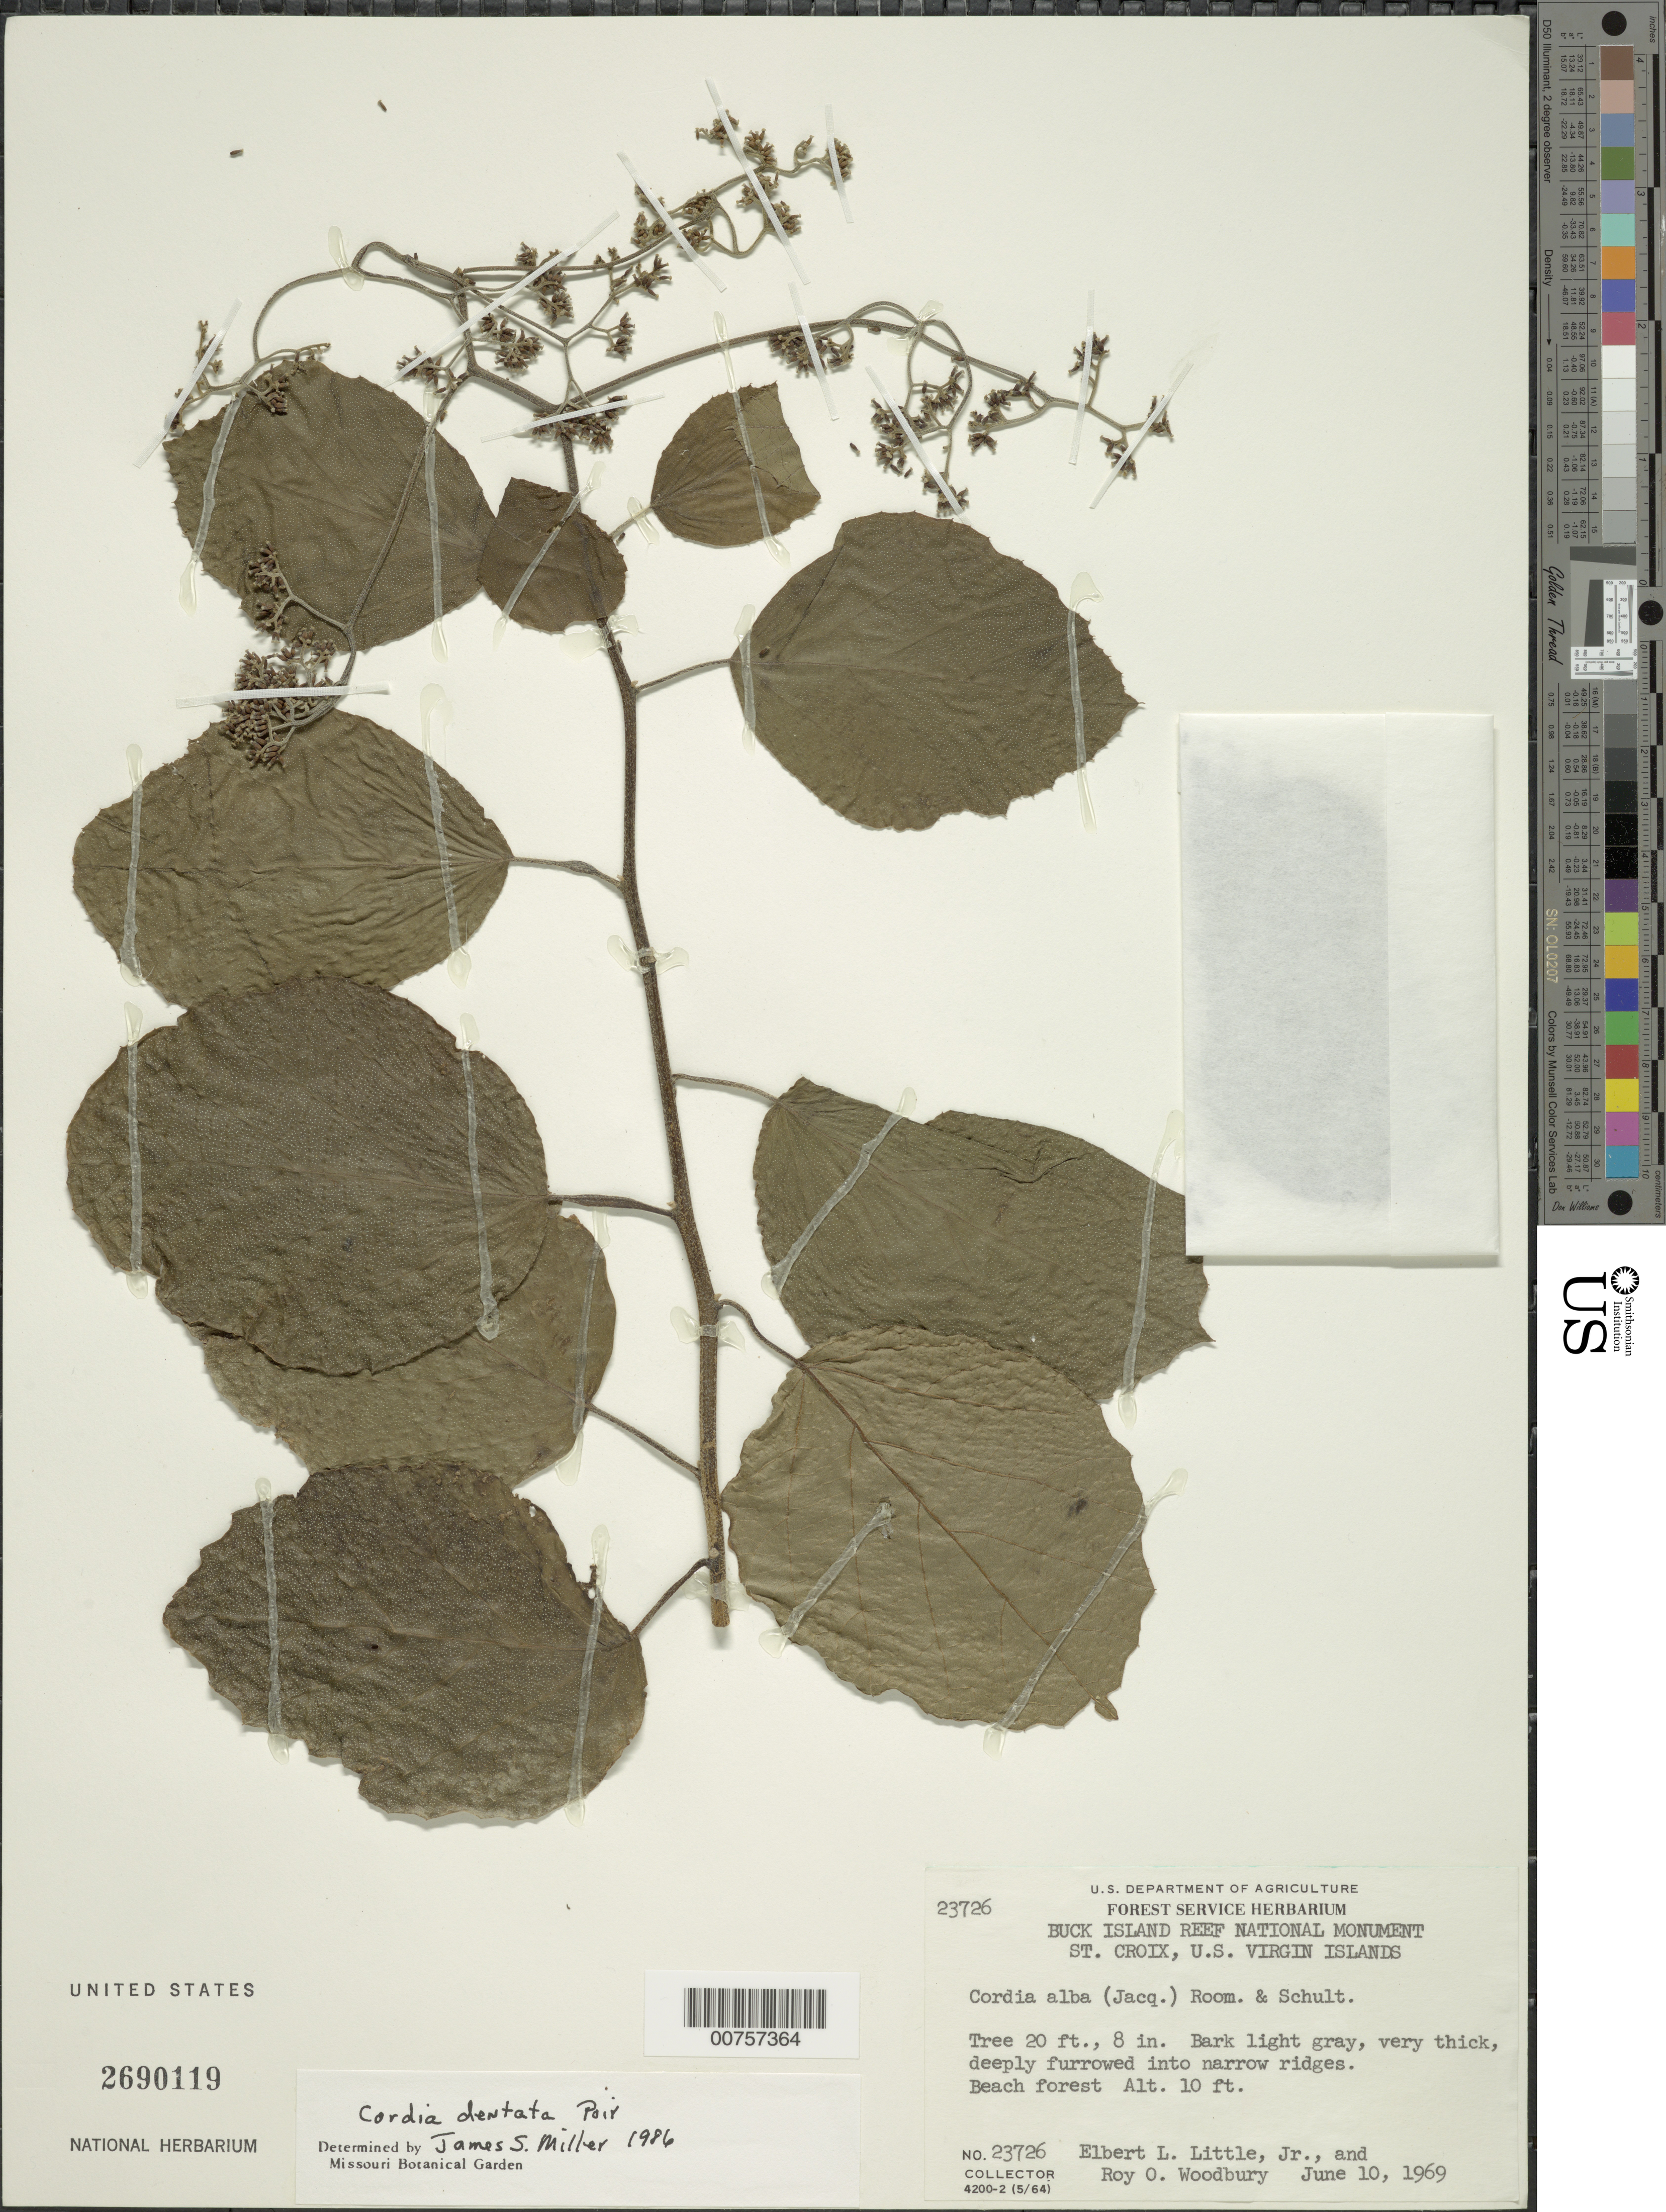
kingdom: Plantae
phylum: Tracheophyta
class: Magnoliopsida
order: Boraginales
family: Cordiaceae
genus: Cordia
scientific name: Cordia dentata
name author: Poir.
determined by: Miller, James S., (MO), Missouri Botanical Garden (UNITED STATES)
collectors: E. L. Little & R. O. Woodbury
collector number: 23726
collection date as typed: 10 Jun 1969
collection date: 1969-06-10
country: U.S. Virgin Islands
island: St. Croix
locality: Buck Island Reef National Monument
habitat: Beach forest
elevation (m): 3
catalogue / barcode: US 2690119